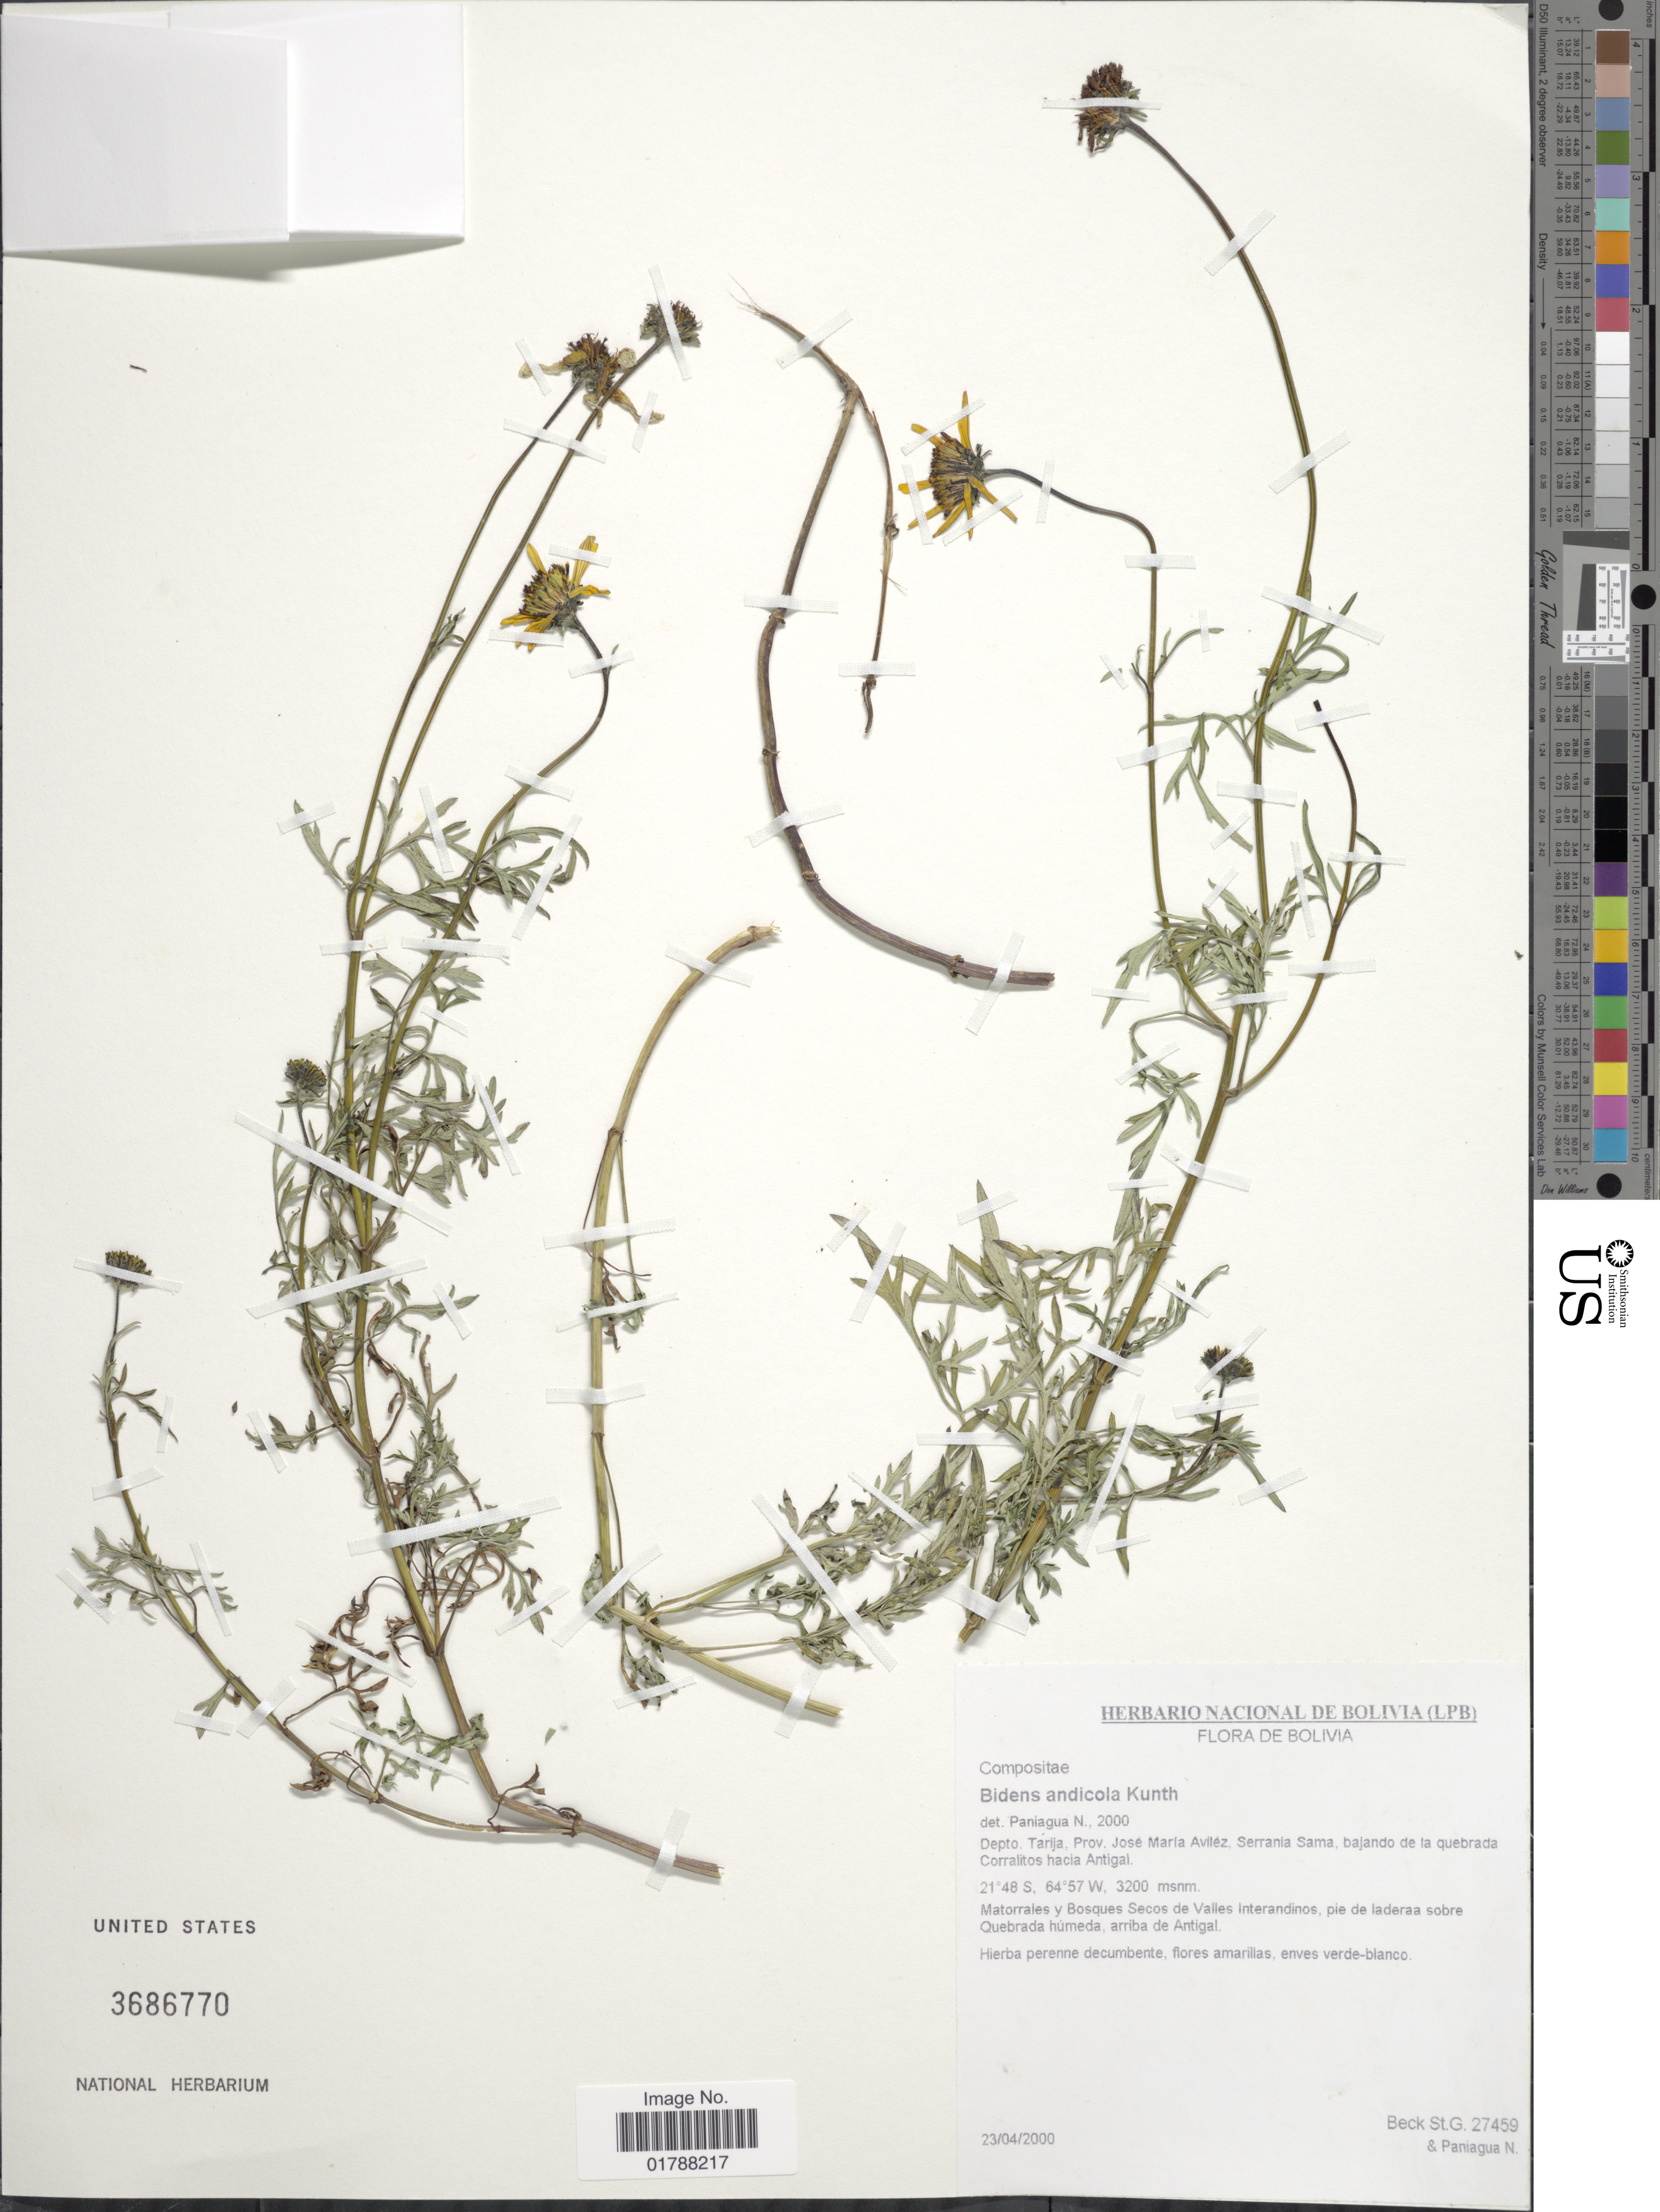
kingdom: Plantae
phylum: Tracheophyta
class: Magnoliopsida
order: Asterales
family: Asteraceae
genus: Bidens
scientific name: Bidens andicola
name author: Kunth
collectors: S. G. Beck & N. Paniagua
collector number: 27459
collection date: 2000-04-23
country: Bolivia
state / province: Tarija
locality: Prov. Josí María Aviléz. Serrania Sama, bajandro de la quebrada Corralitos hacia Antigal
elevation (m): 3200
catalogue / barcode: US 3686770